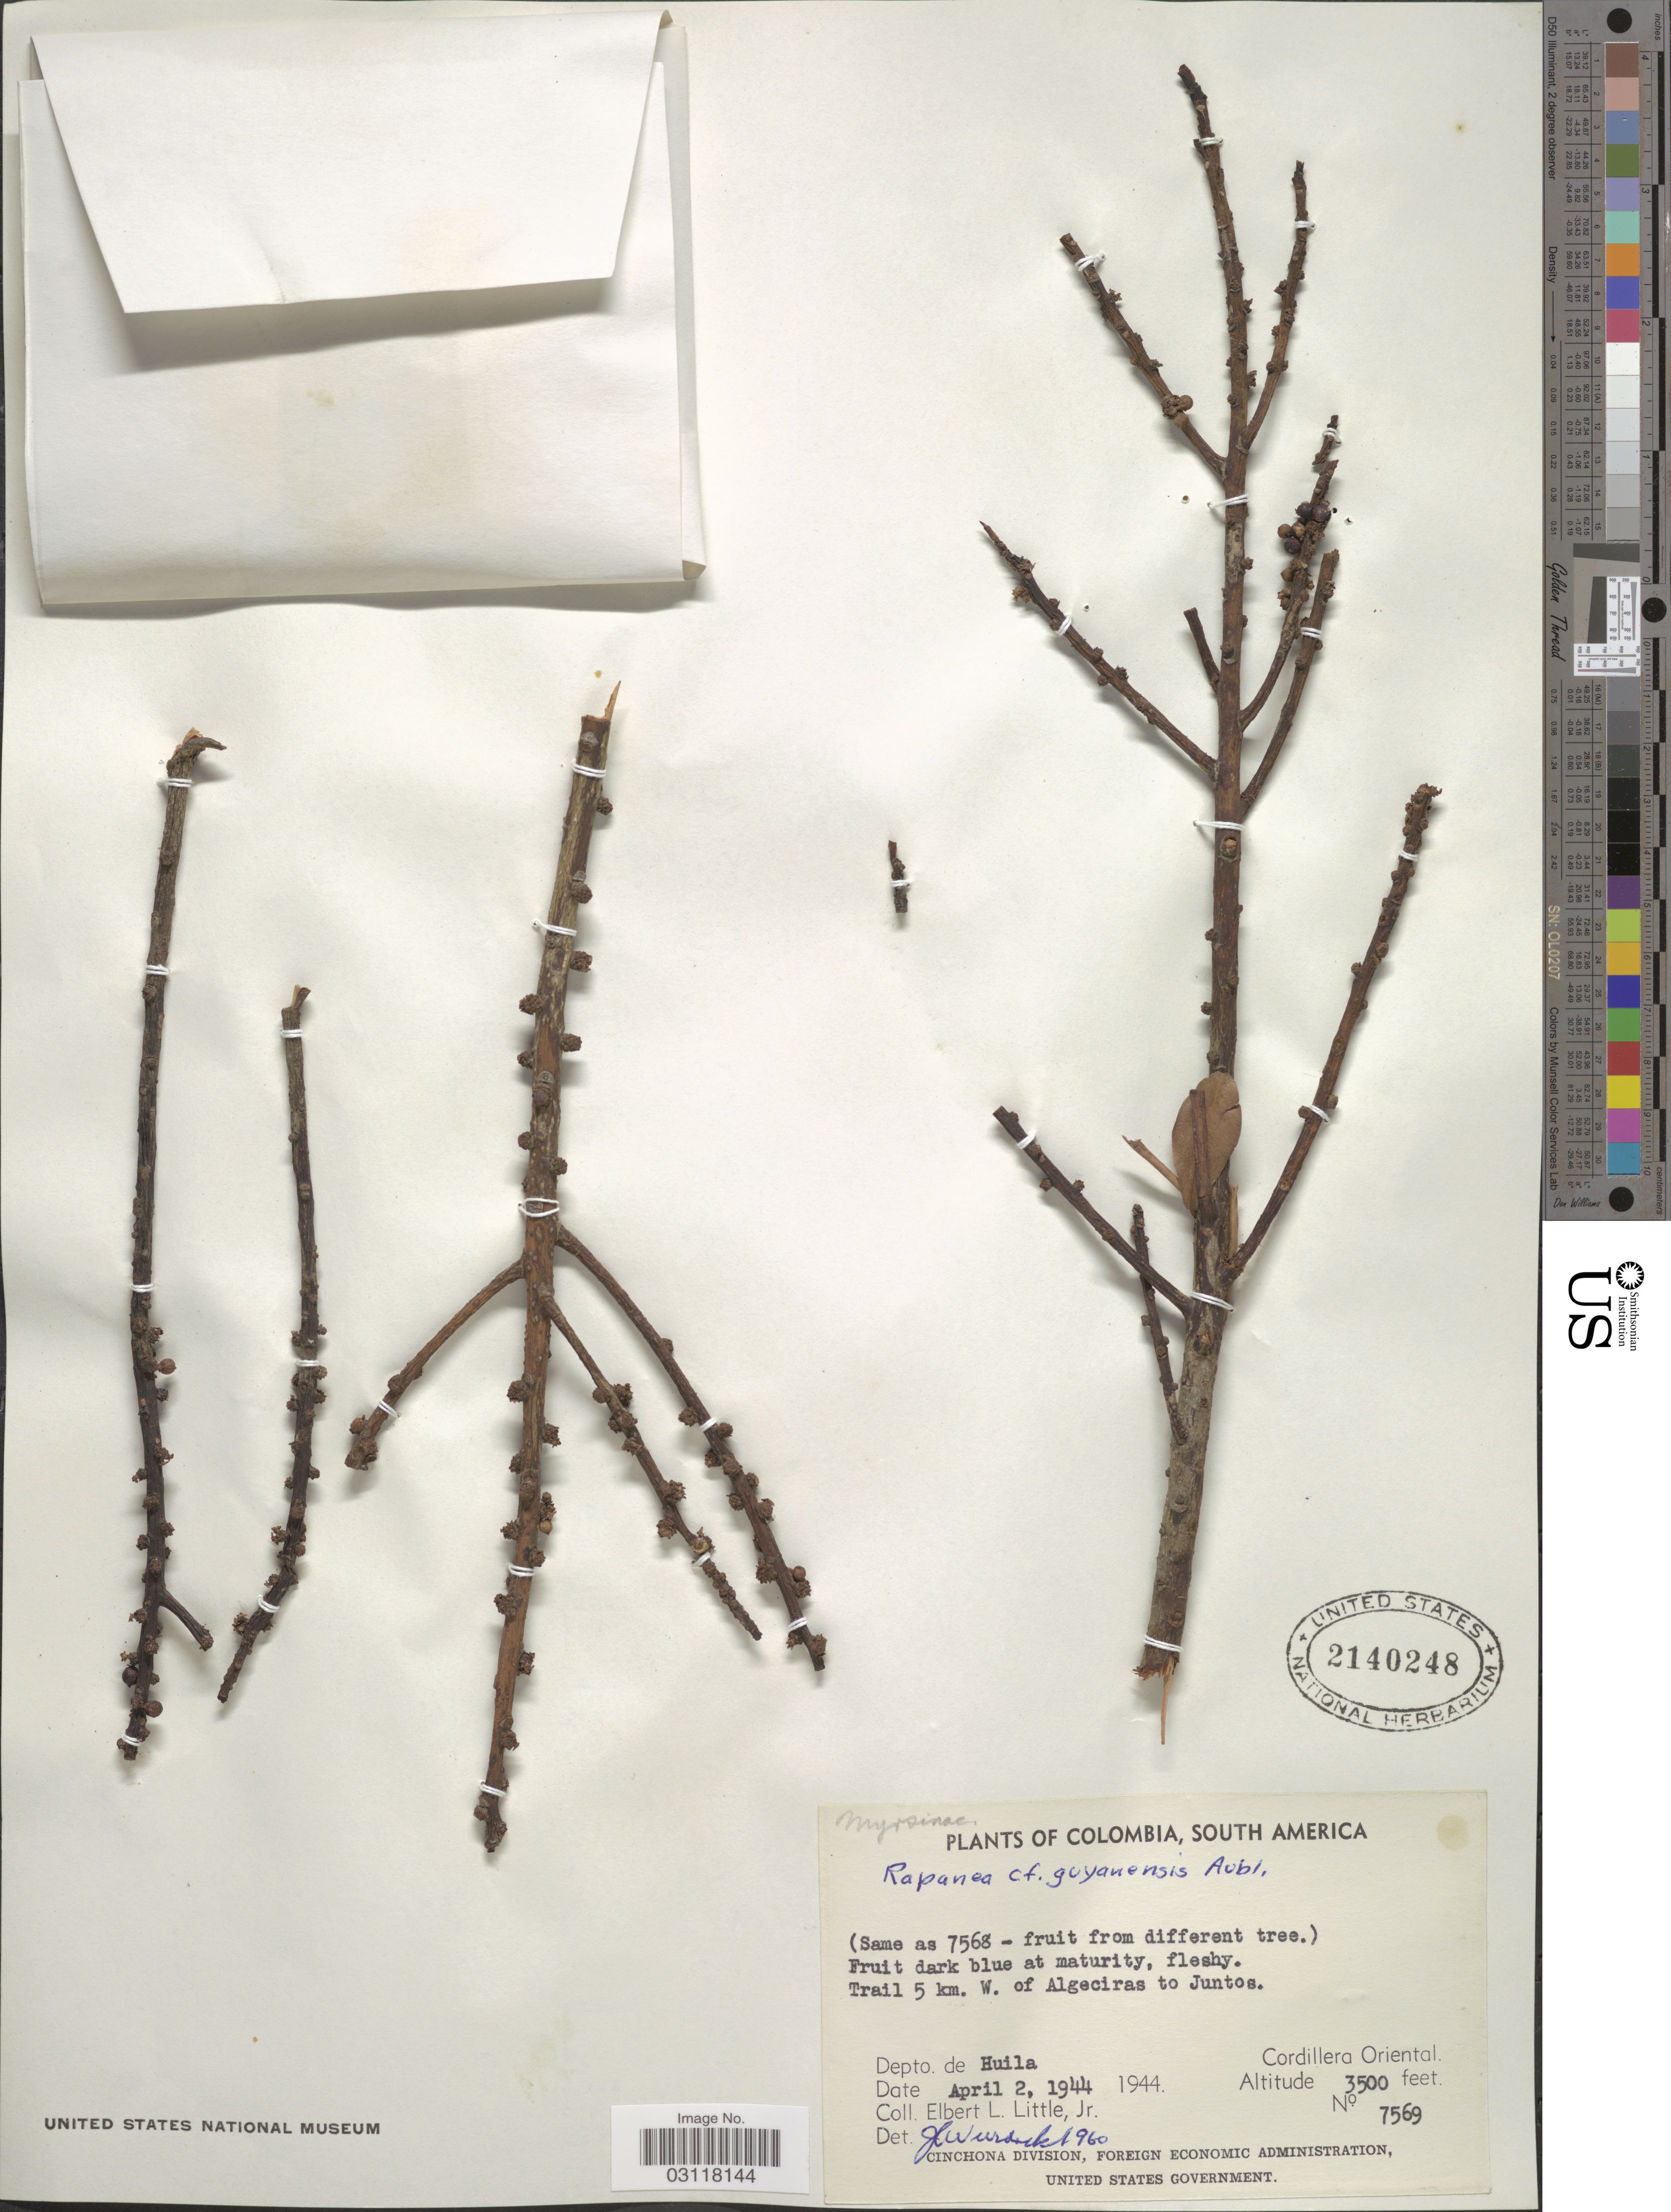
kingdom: Plantae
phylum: Tracheophyta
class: Magnoliopsida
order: Ericales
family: Primulaceae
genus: Rapanea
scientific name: Rapanea guianensis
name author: Aubl.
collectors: E. L. Little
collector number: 7569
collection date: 1944-04-02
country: Colombia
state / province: Huila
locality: South America. Trail 5 km. W. of Algeciras to Juntos. Depto. del Huila. Cordillera Oriental.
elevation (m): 1067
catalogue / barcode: US 2140248